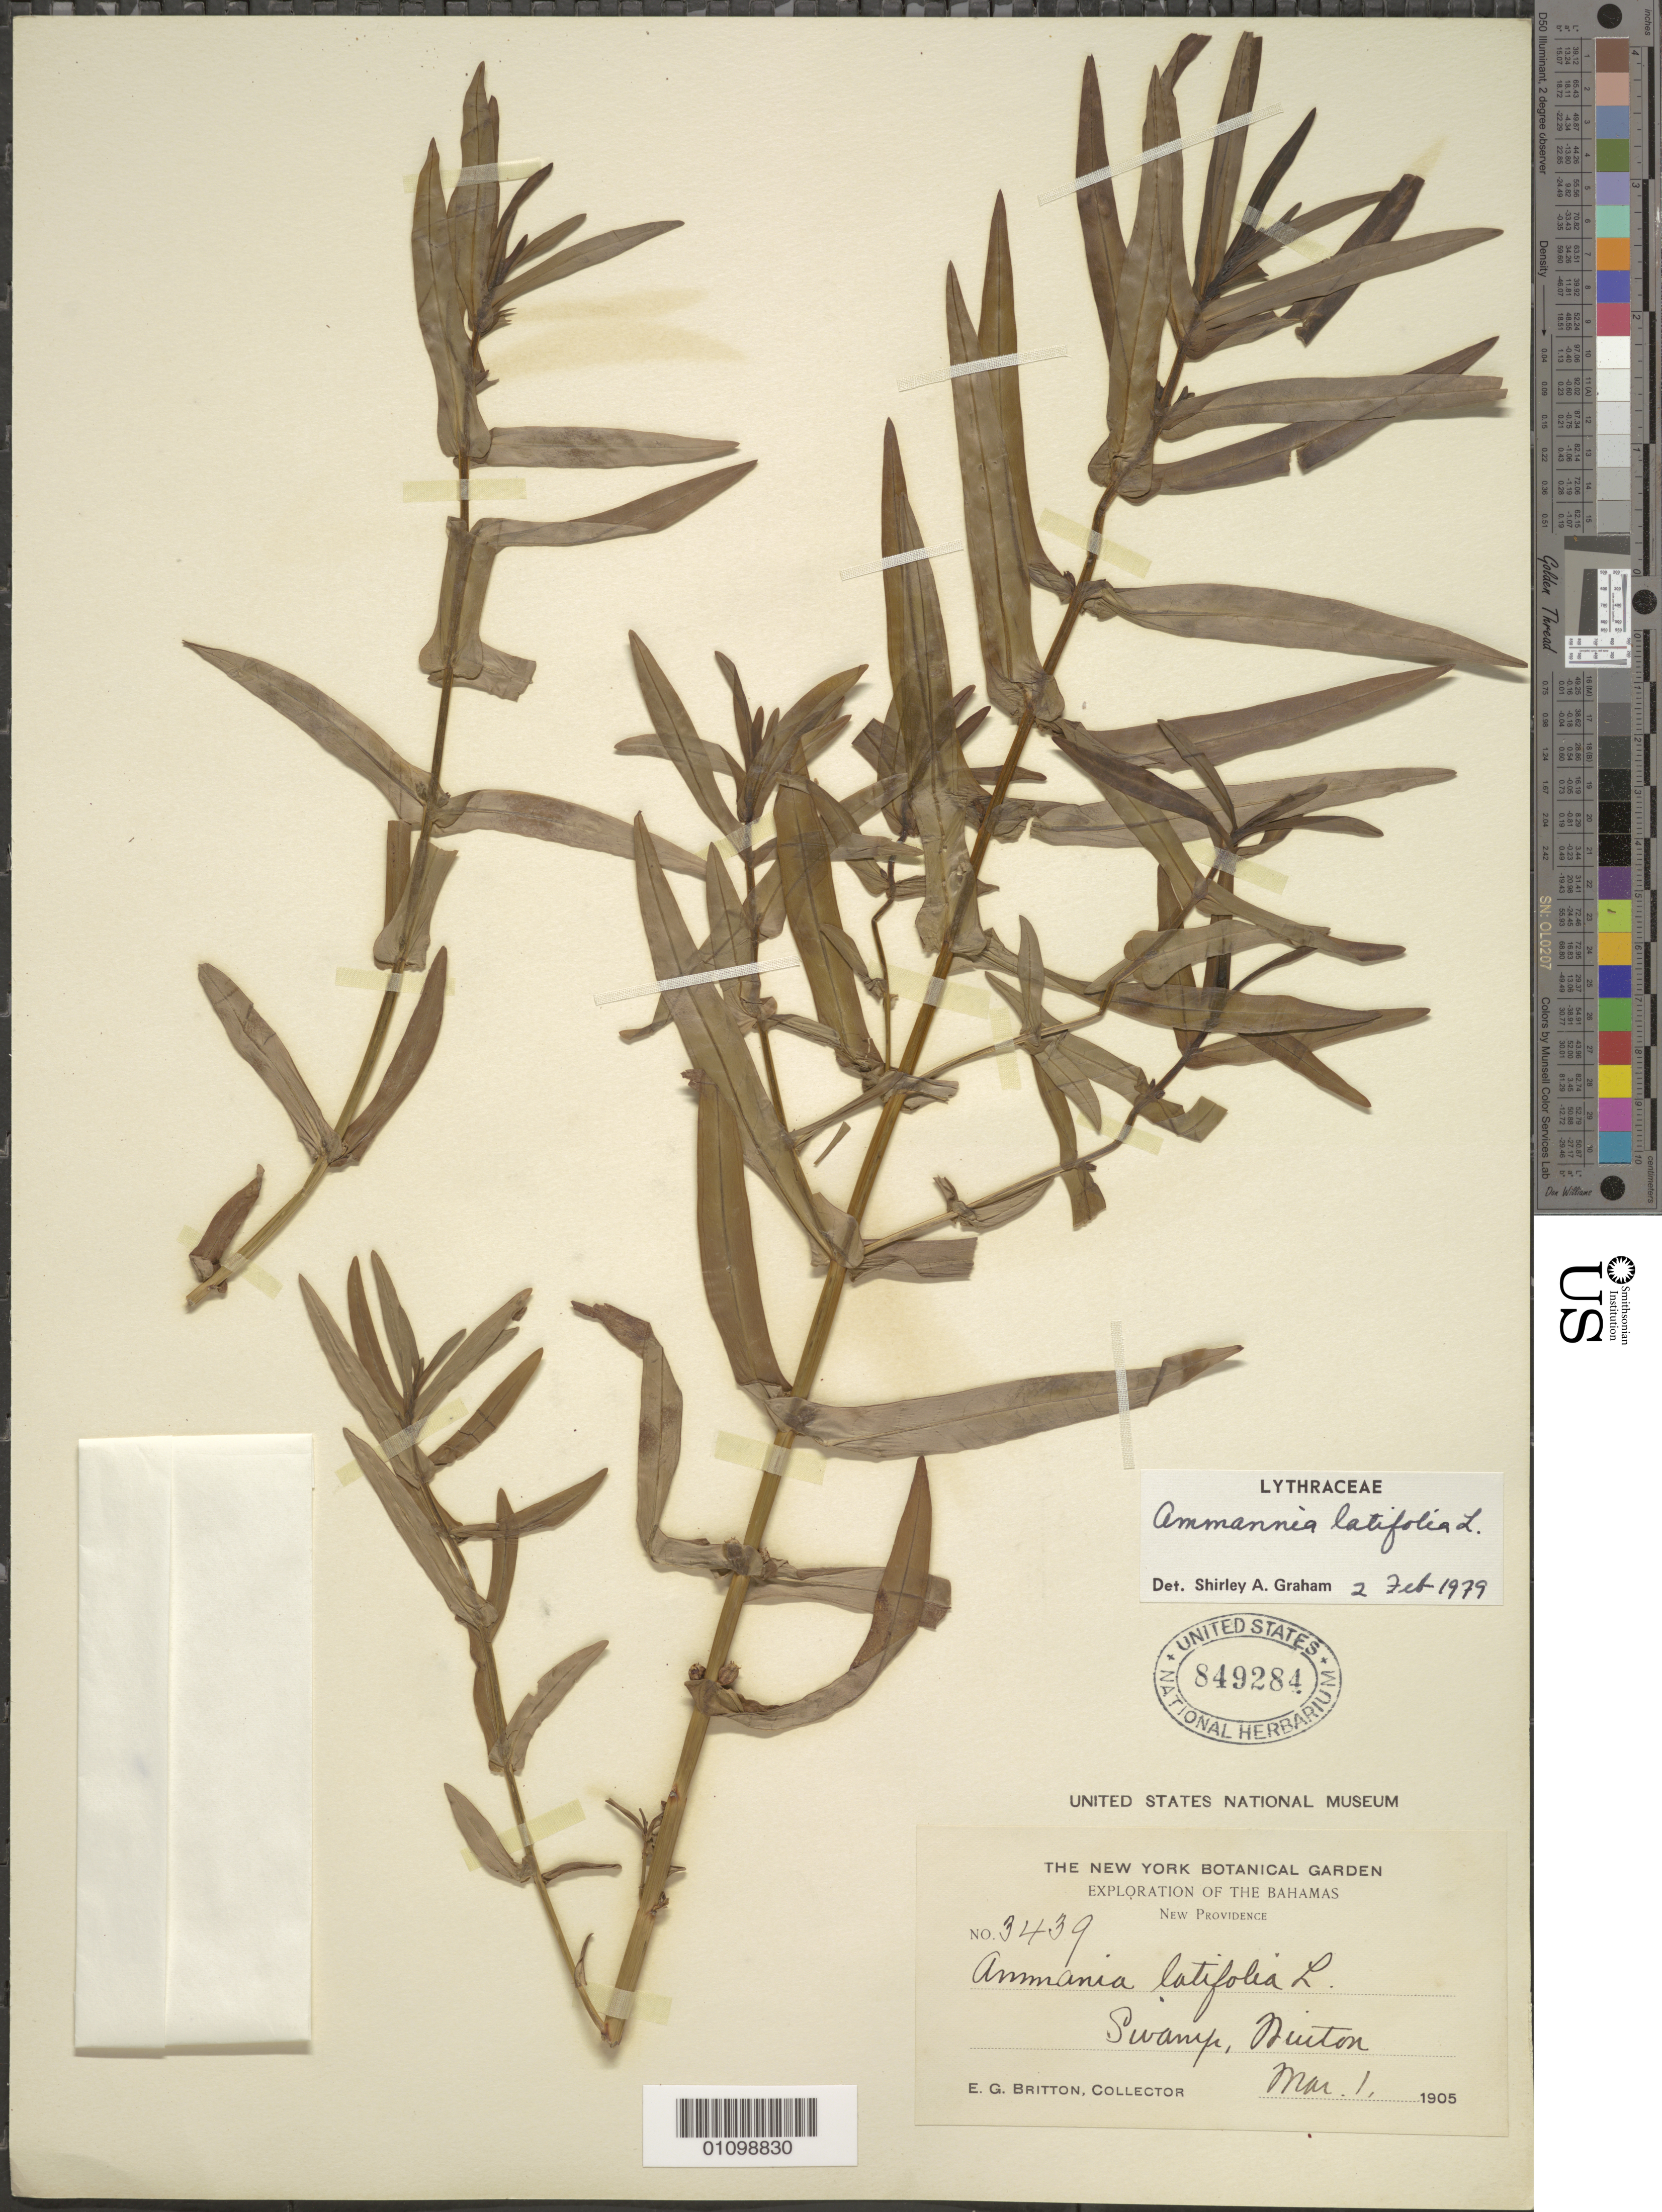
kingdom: Plantae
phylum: Tracheophyta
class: Magnoliopsida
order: Myrtales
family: Lythraceae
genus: Ammannia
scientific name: Ammannia latifolia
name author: L.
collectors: E. G. Britton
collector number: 3439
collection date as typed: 01 Mar 1905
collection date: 1905-03-01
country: Bahamas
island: New Providence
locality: Suanye, Ninton.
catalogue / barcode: US 849284